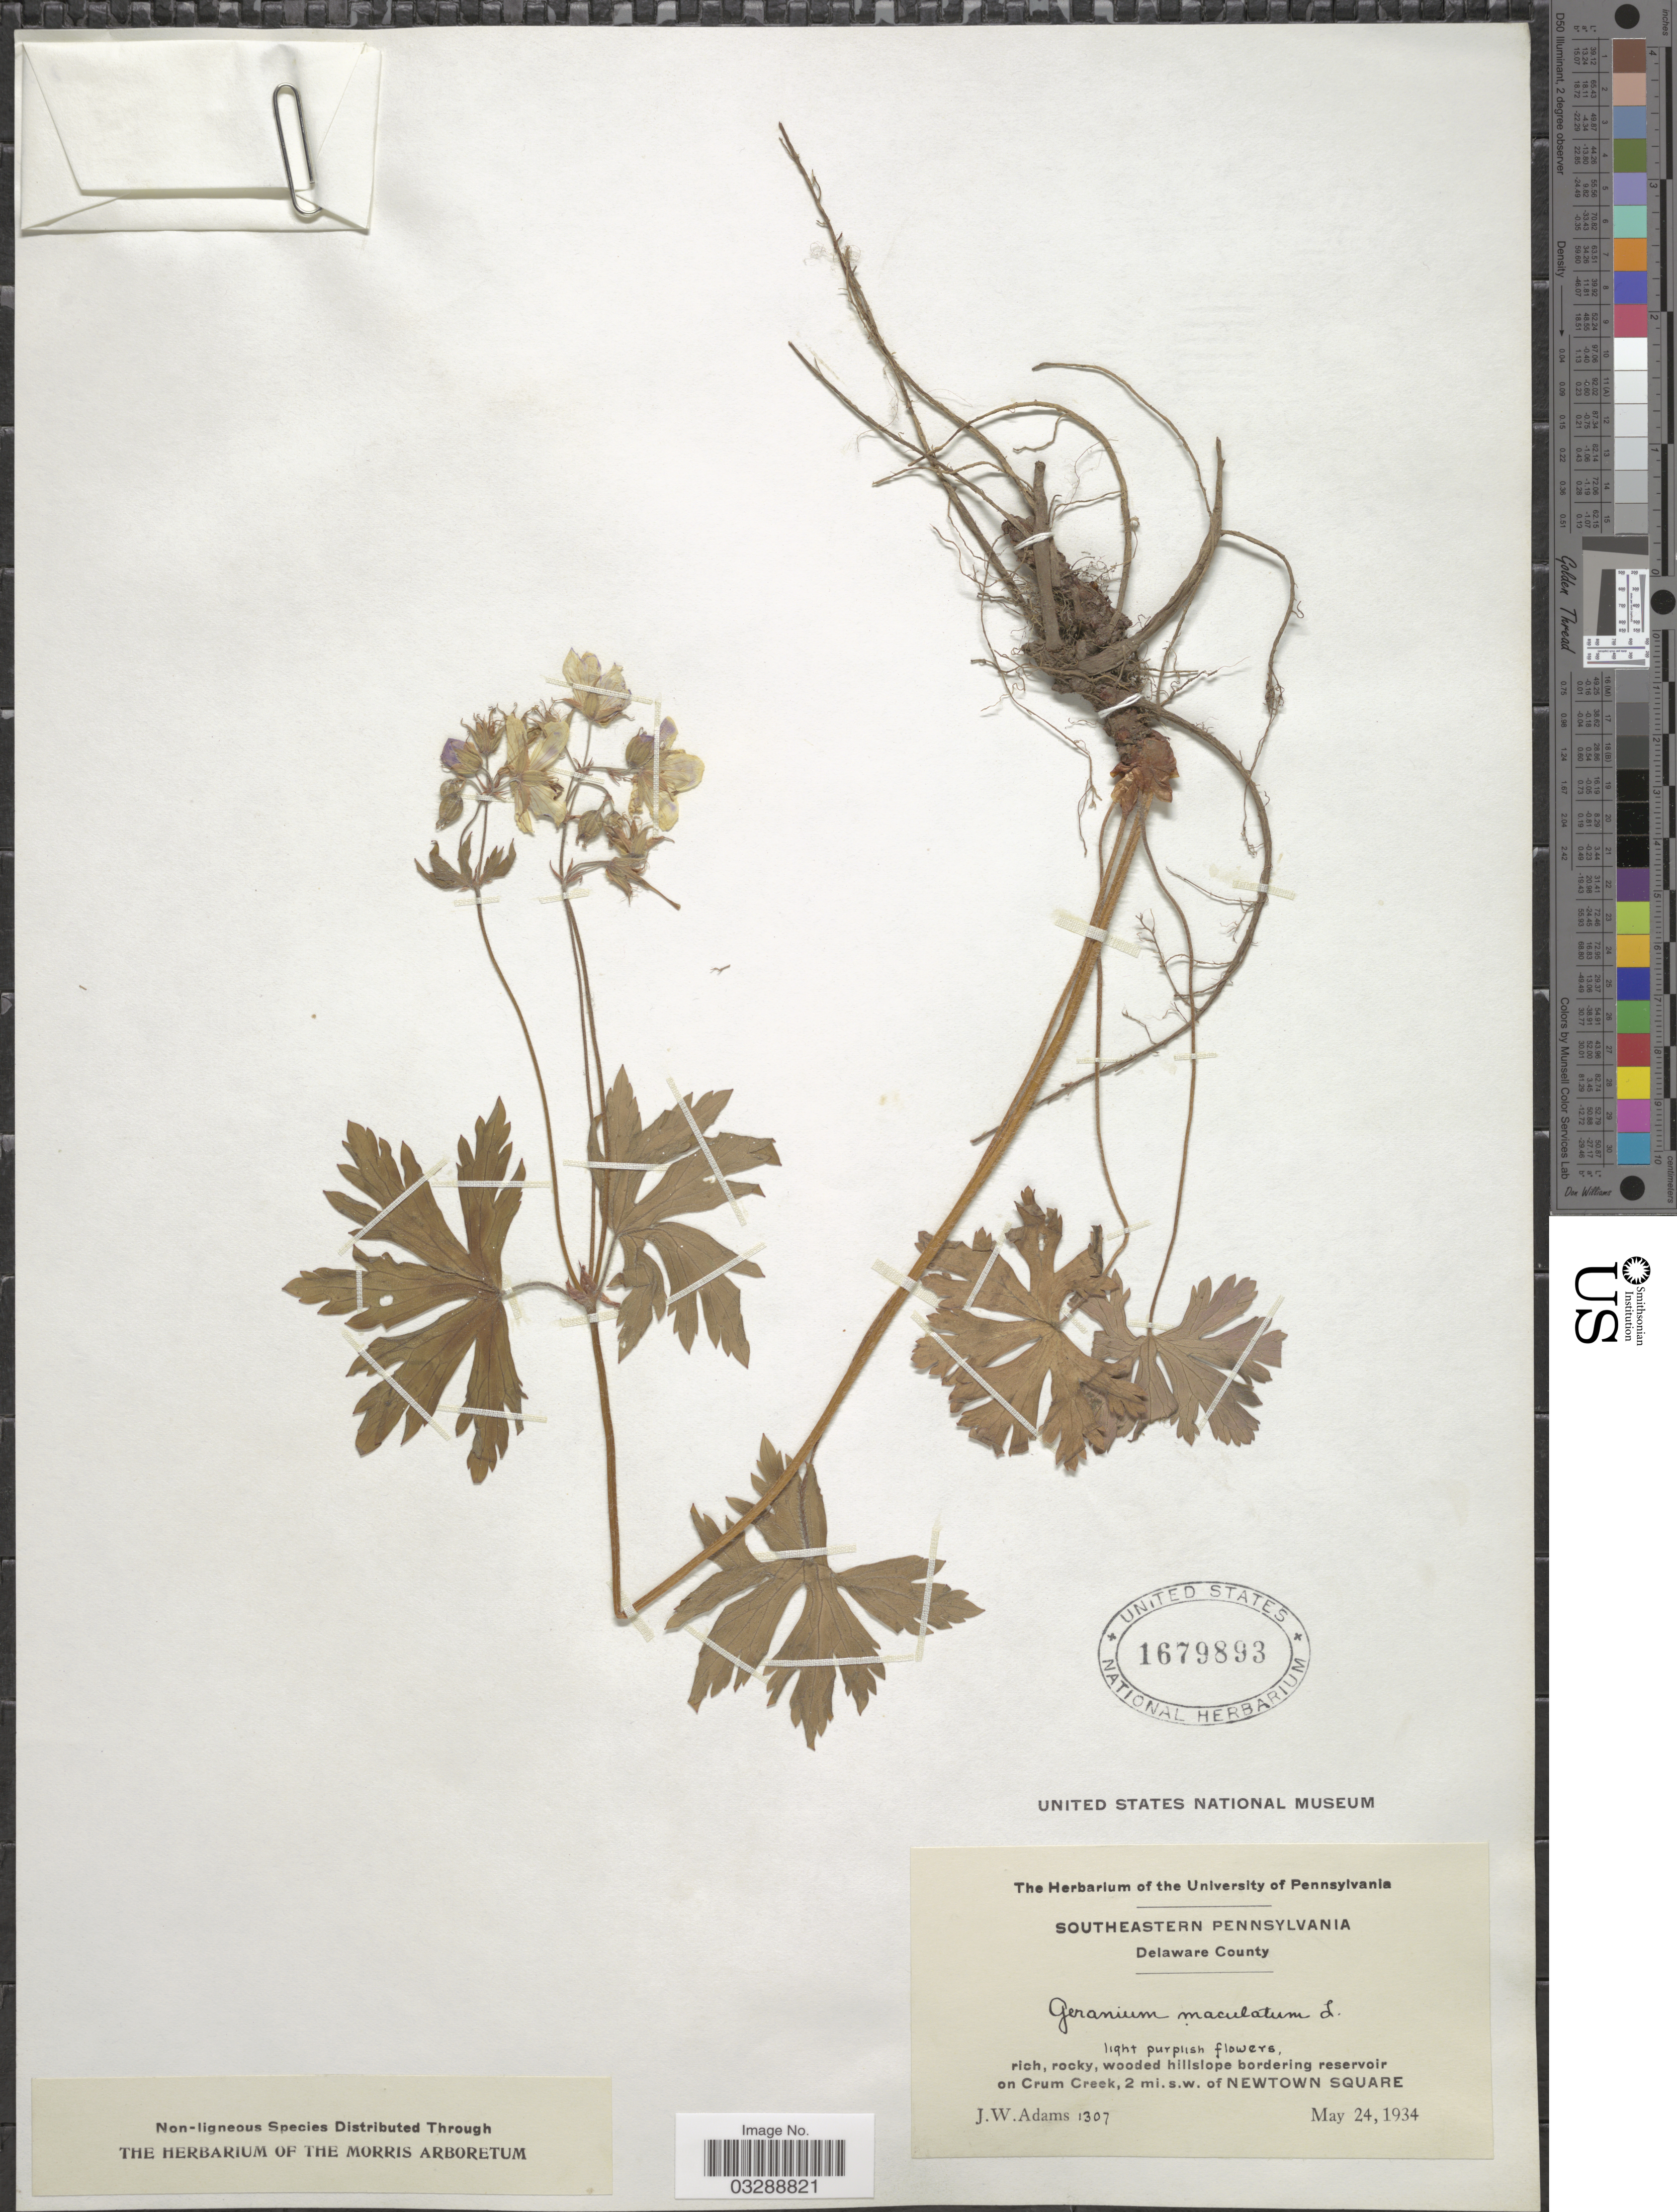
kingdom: Plantae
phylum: Tracheophyta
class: Magnoliopsida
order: Geraniales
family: Geraniaceae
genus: Geranium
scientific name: Geranium maculatum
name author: L.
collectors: J. Adams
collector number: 1307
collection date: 1934-05-24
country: United States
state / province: Pennsylvania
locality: Southeastern Pennsylvania. Delaware County. Wooded hillslope bordering reservoir on Crum Creek, 2 mi. s.w. of Newtown Square.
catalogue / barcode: US 1679893